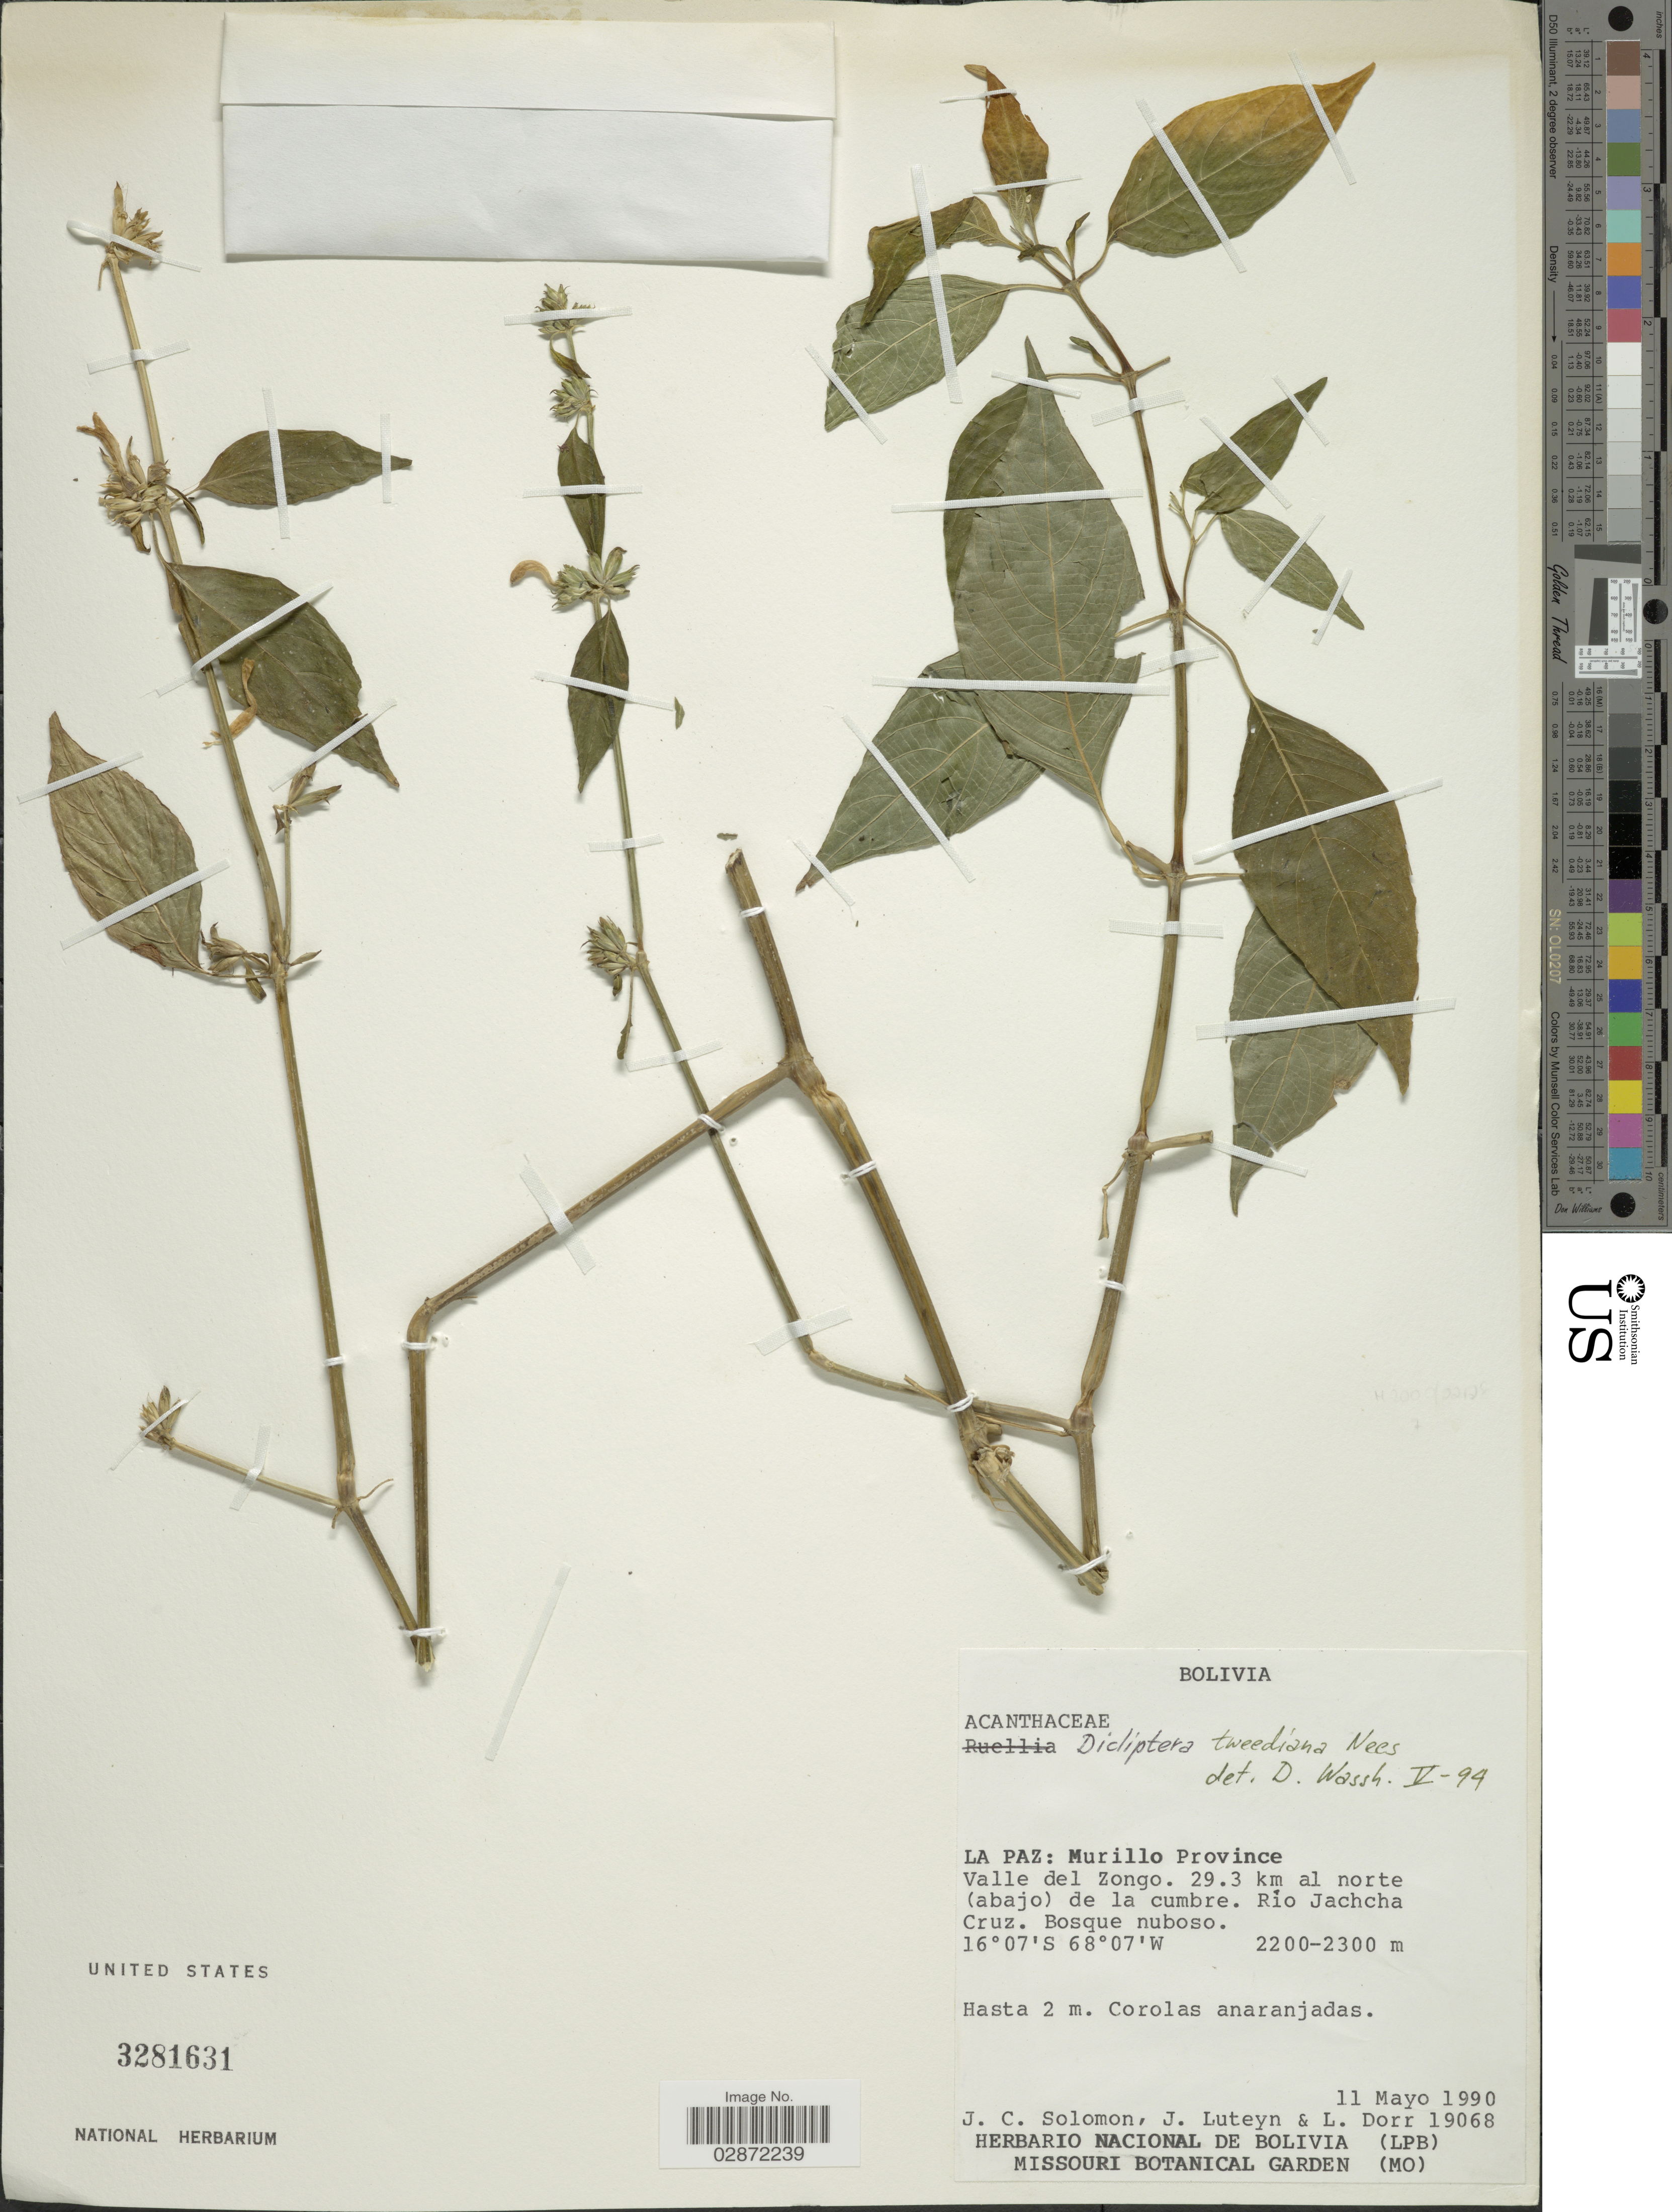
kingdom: Plantae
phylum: Tracheophyta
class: Magnoliopsida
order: Lamiales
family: Acanthaceae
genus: Dicliptera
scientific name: Dicliptera squarrosa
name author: Nees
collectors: J. C. Solomon, J. L. Luteyn & L. J. Dorr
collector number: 19068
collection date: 1990-05-11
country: Bolivia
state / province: La Paz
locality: Murillo Province. Valle del Zongo. 29.3 km al norte (abajo) de la cumbre. Río Jachcha Cruz.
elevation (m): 2200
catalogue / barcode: US 3281631